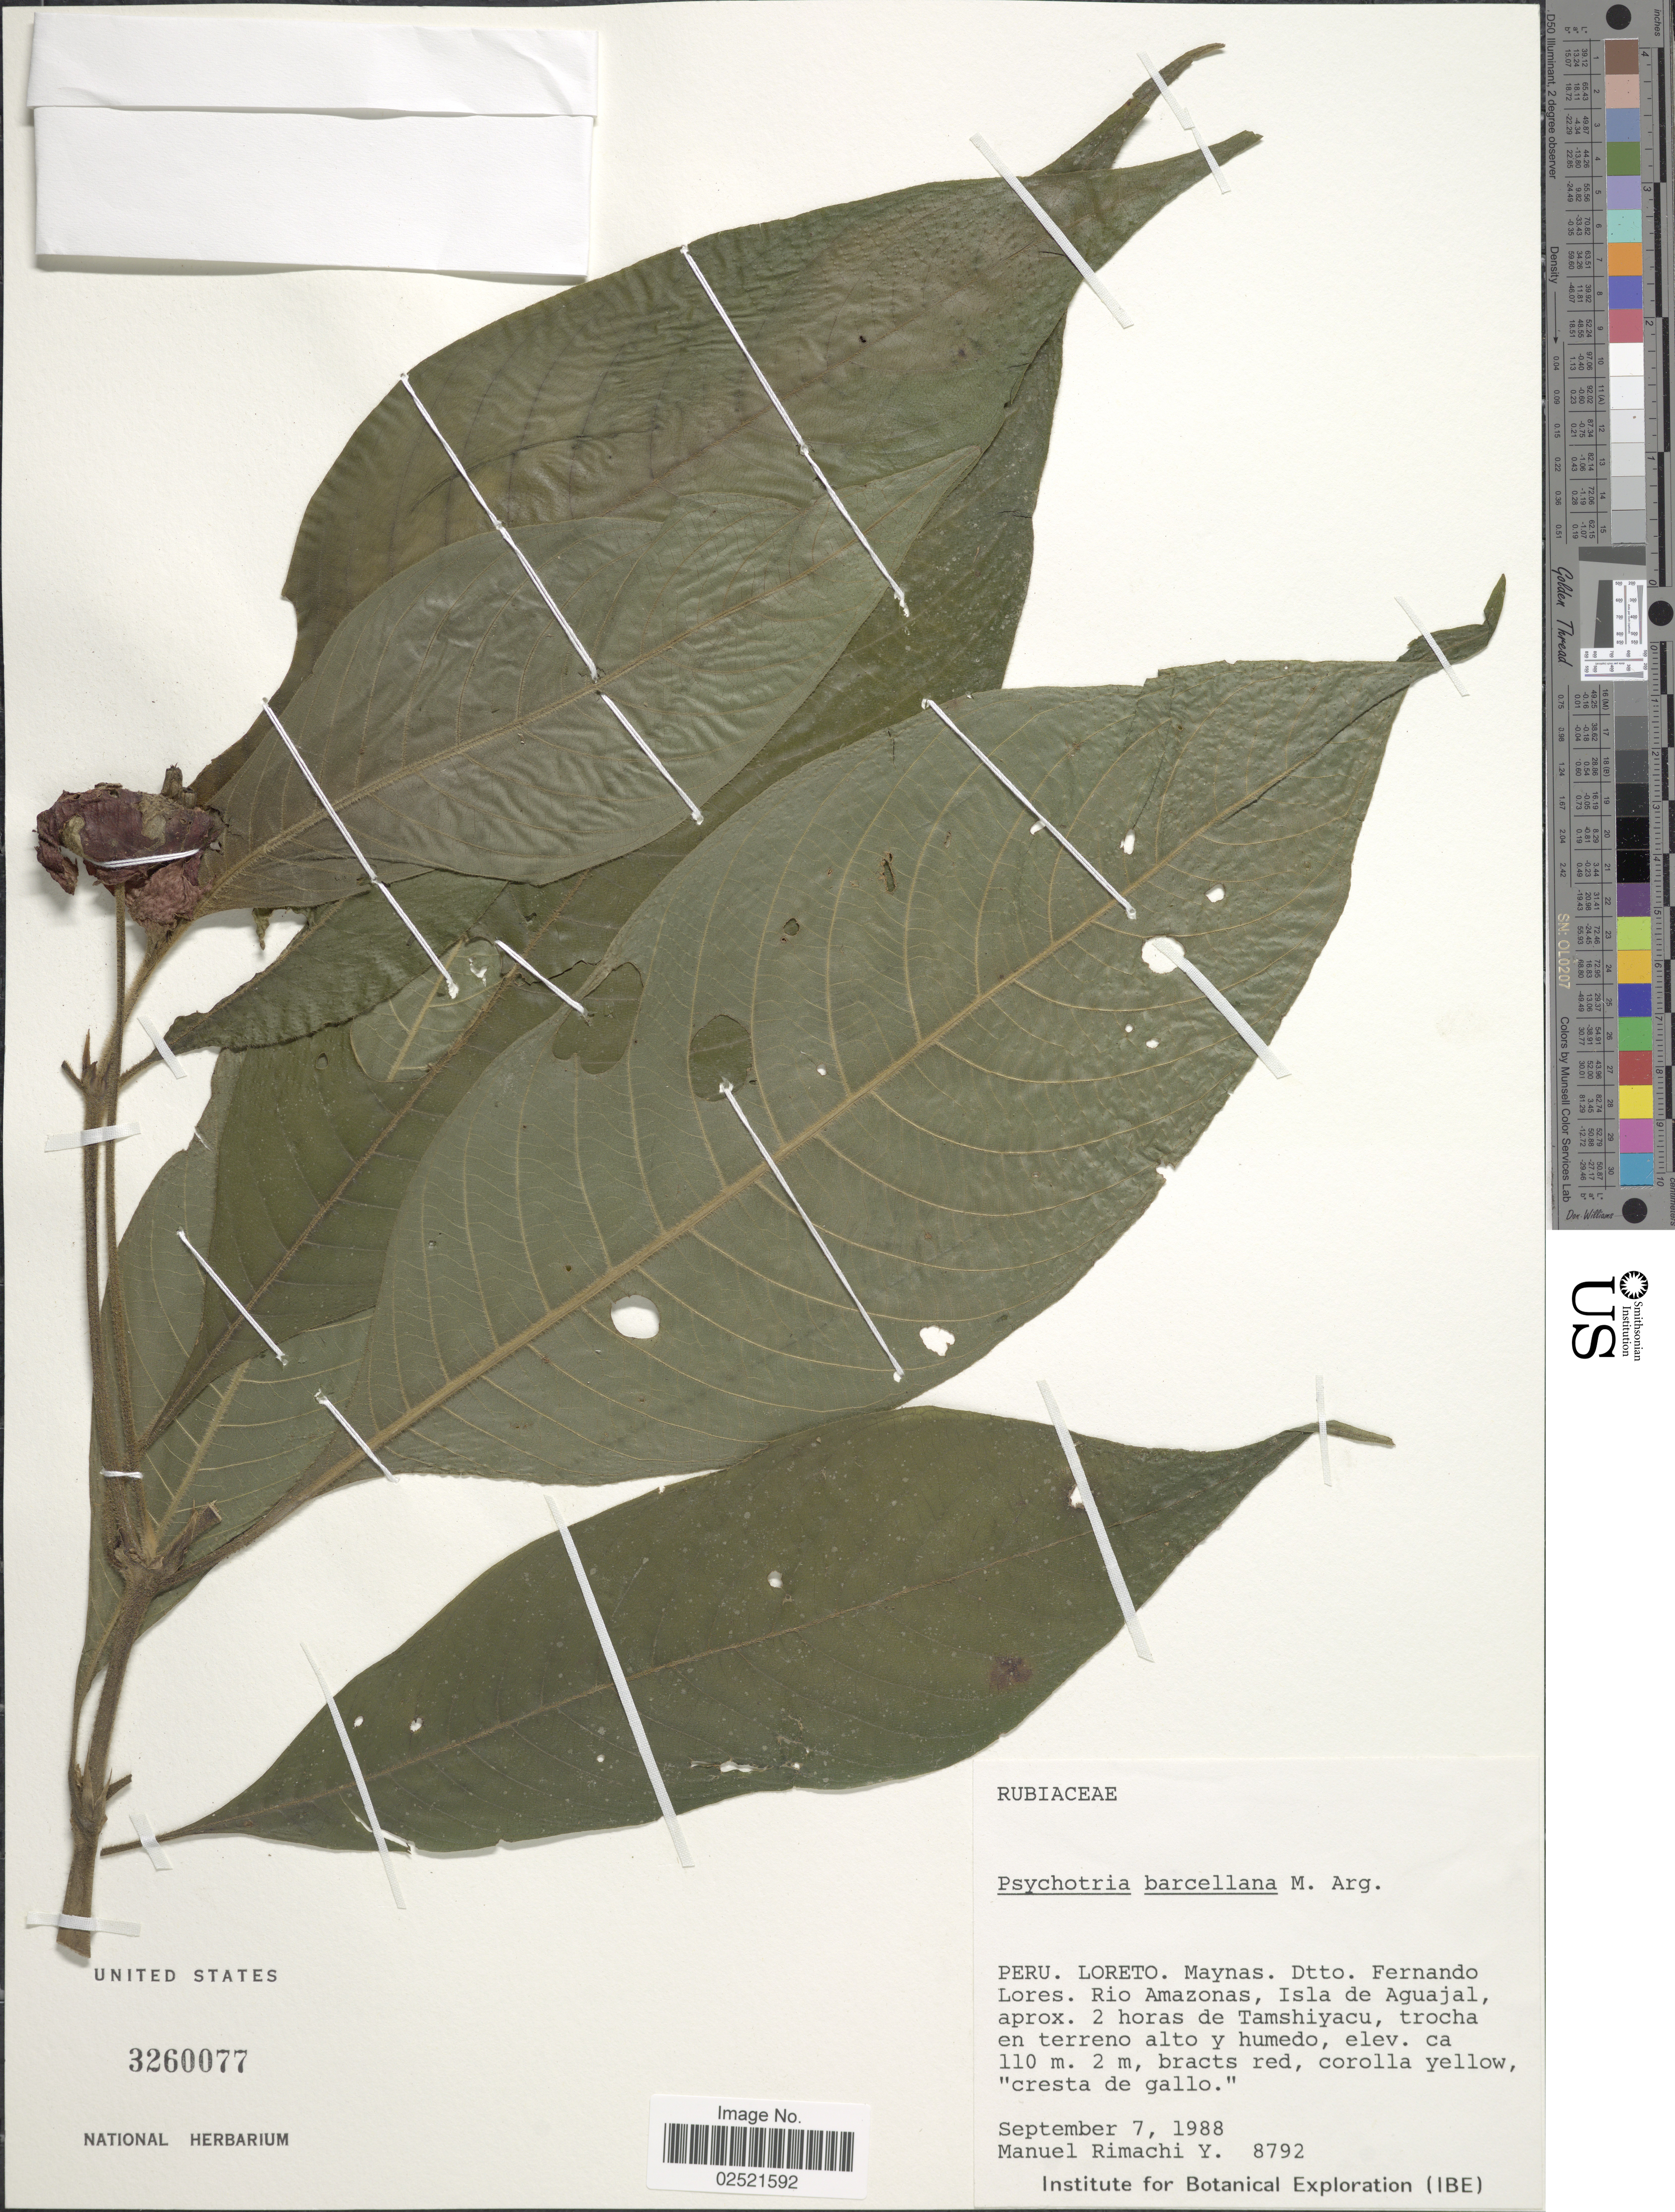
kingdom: Plantae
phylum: Tracheophyta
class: Magnoliopsida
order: Gentianales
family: Rubiaceae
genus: Psychotria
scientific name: Psychotria poeppigiana subsp. barcellana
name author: (Müll. Arg.) Steyerm.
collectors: M. Rimachi Y.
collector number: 8792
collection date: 1988-09-07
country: Peru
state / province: Loreto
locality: Maynas, Dtto. Fernando Lores, Rio Amazonas, Isla de Aguajal, aprox. 2 horas de Tamshiyacu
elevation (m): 110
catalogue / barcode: US 3260077